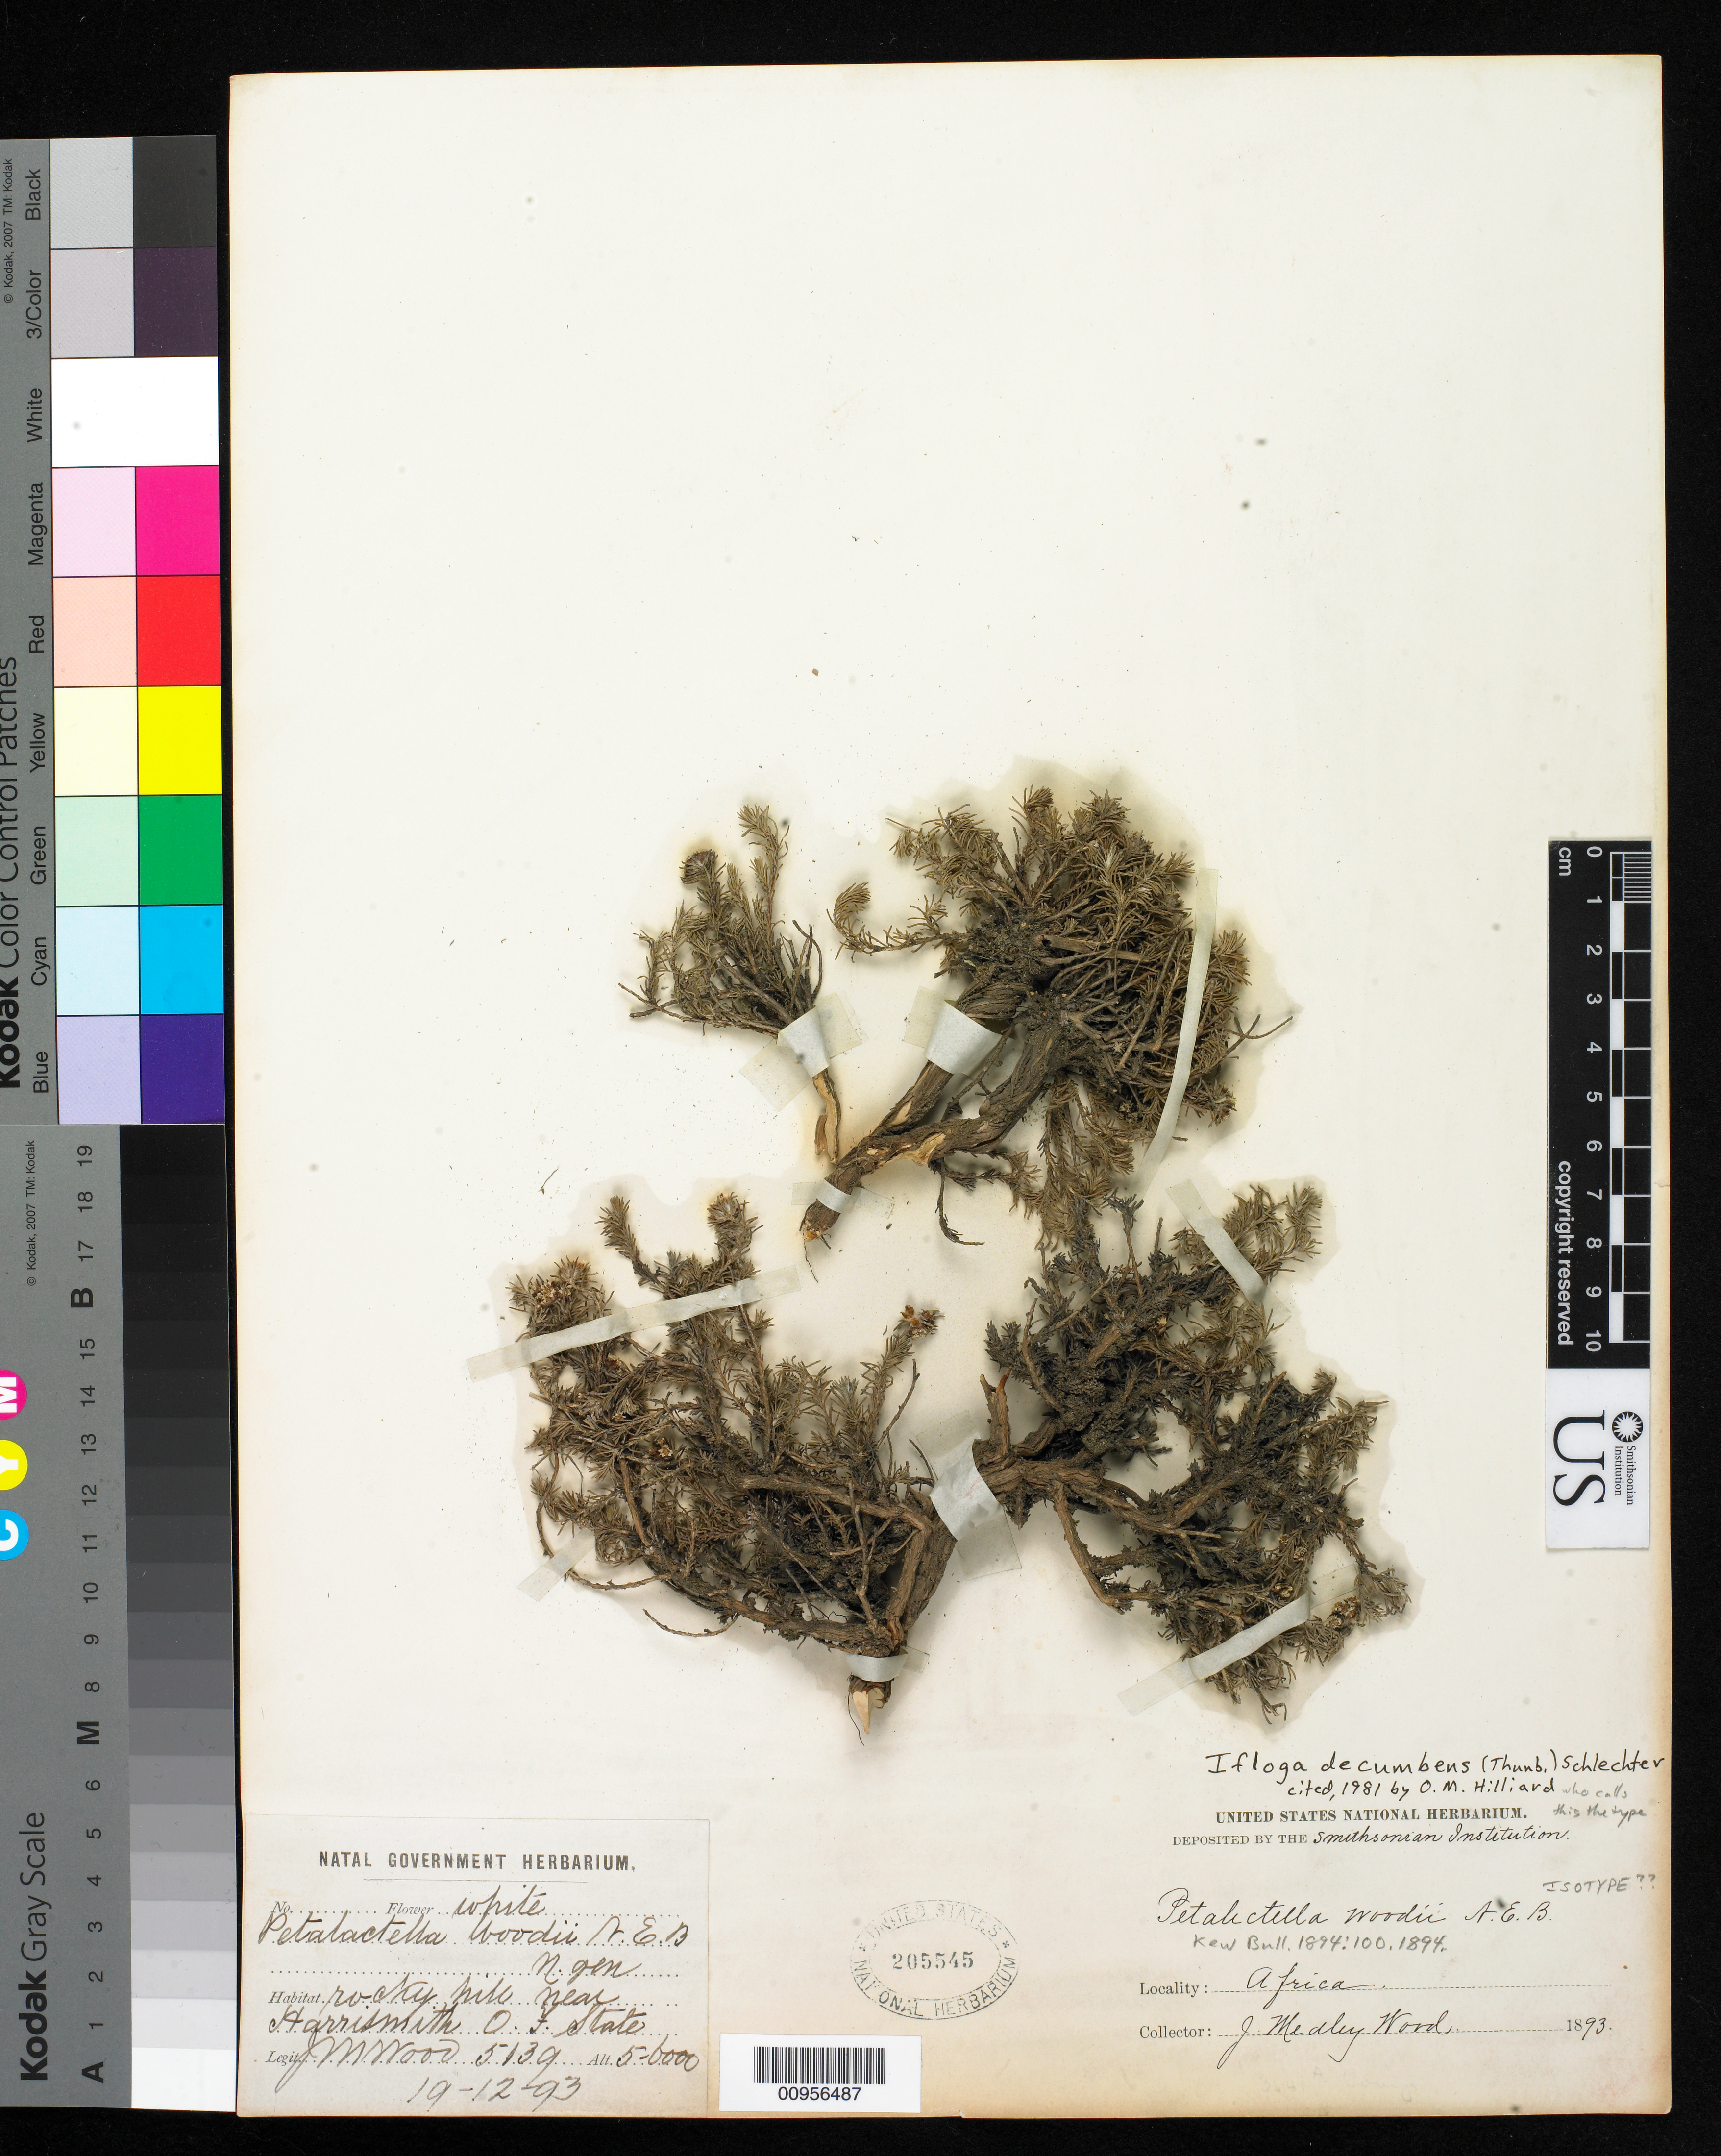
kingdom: Plantae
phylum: Tracheophyta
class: Magnoliopsida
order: Asterales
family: Asteraceae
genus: Petalactella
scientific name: Petalactella woodii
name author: N.E. Br.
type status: Possible Isotype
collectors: J. M. Wood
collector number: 5139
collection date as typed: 19 Dec 1893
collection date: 1893-12-19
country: South Africa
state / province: Free State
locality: Rocky hill near Harrismith, O.F. State.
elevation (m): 1524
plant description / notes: Currently accepted name as cited by O.M. Hilliard (1981).; Protologue cites type as Wood 4813; label data on this specimen (Wood 5139) otherwise match protologue and Hilliard (1981) cites type as Wood 5139.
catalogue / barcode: US 205545